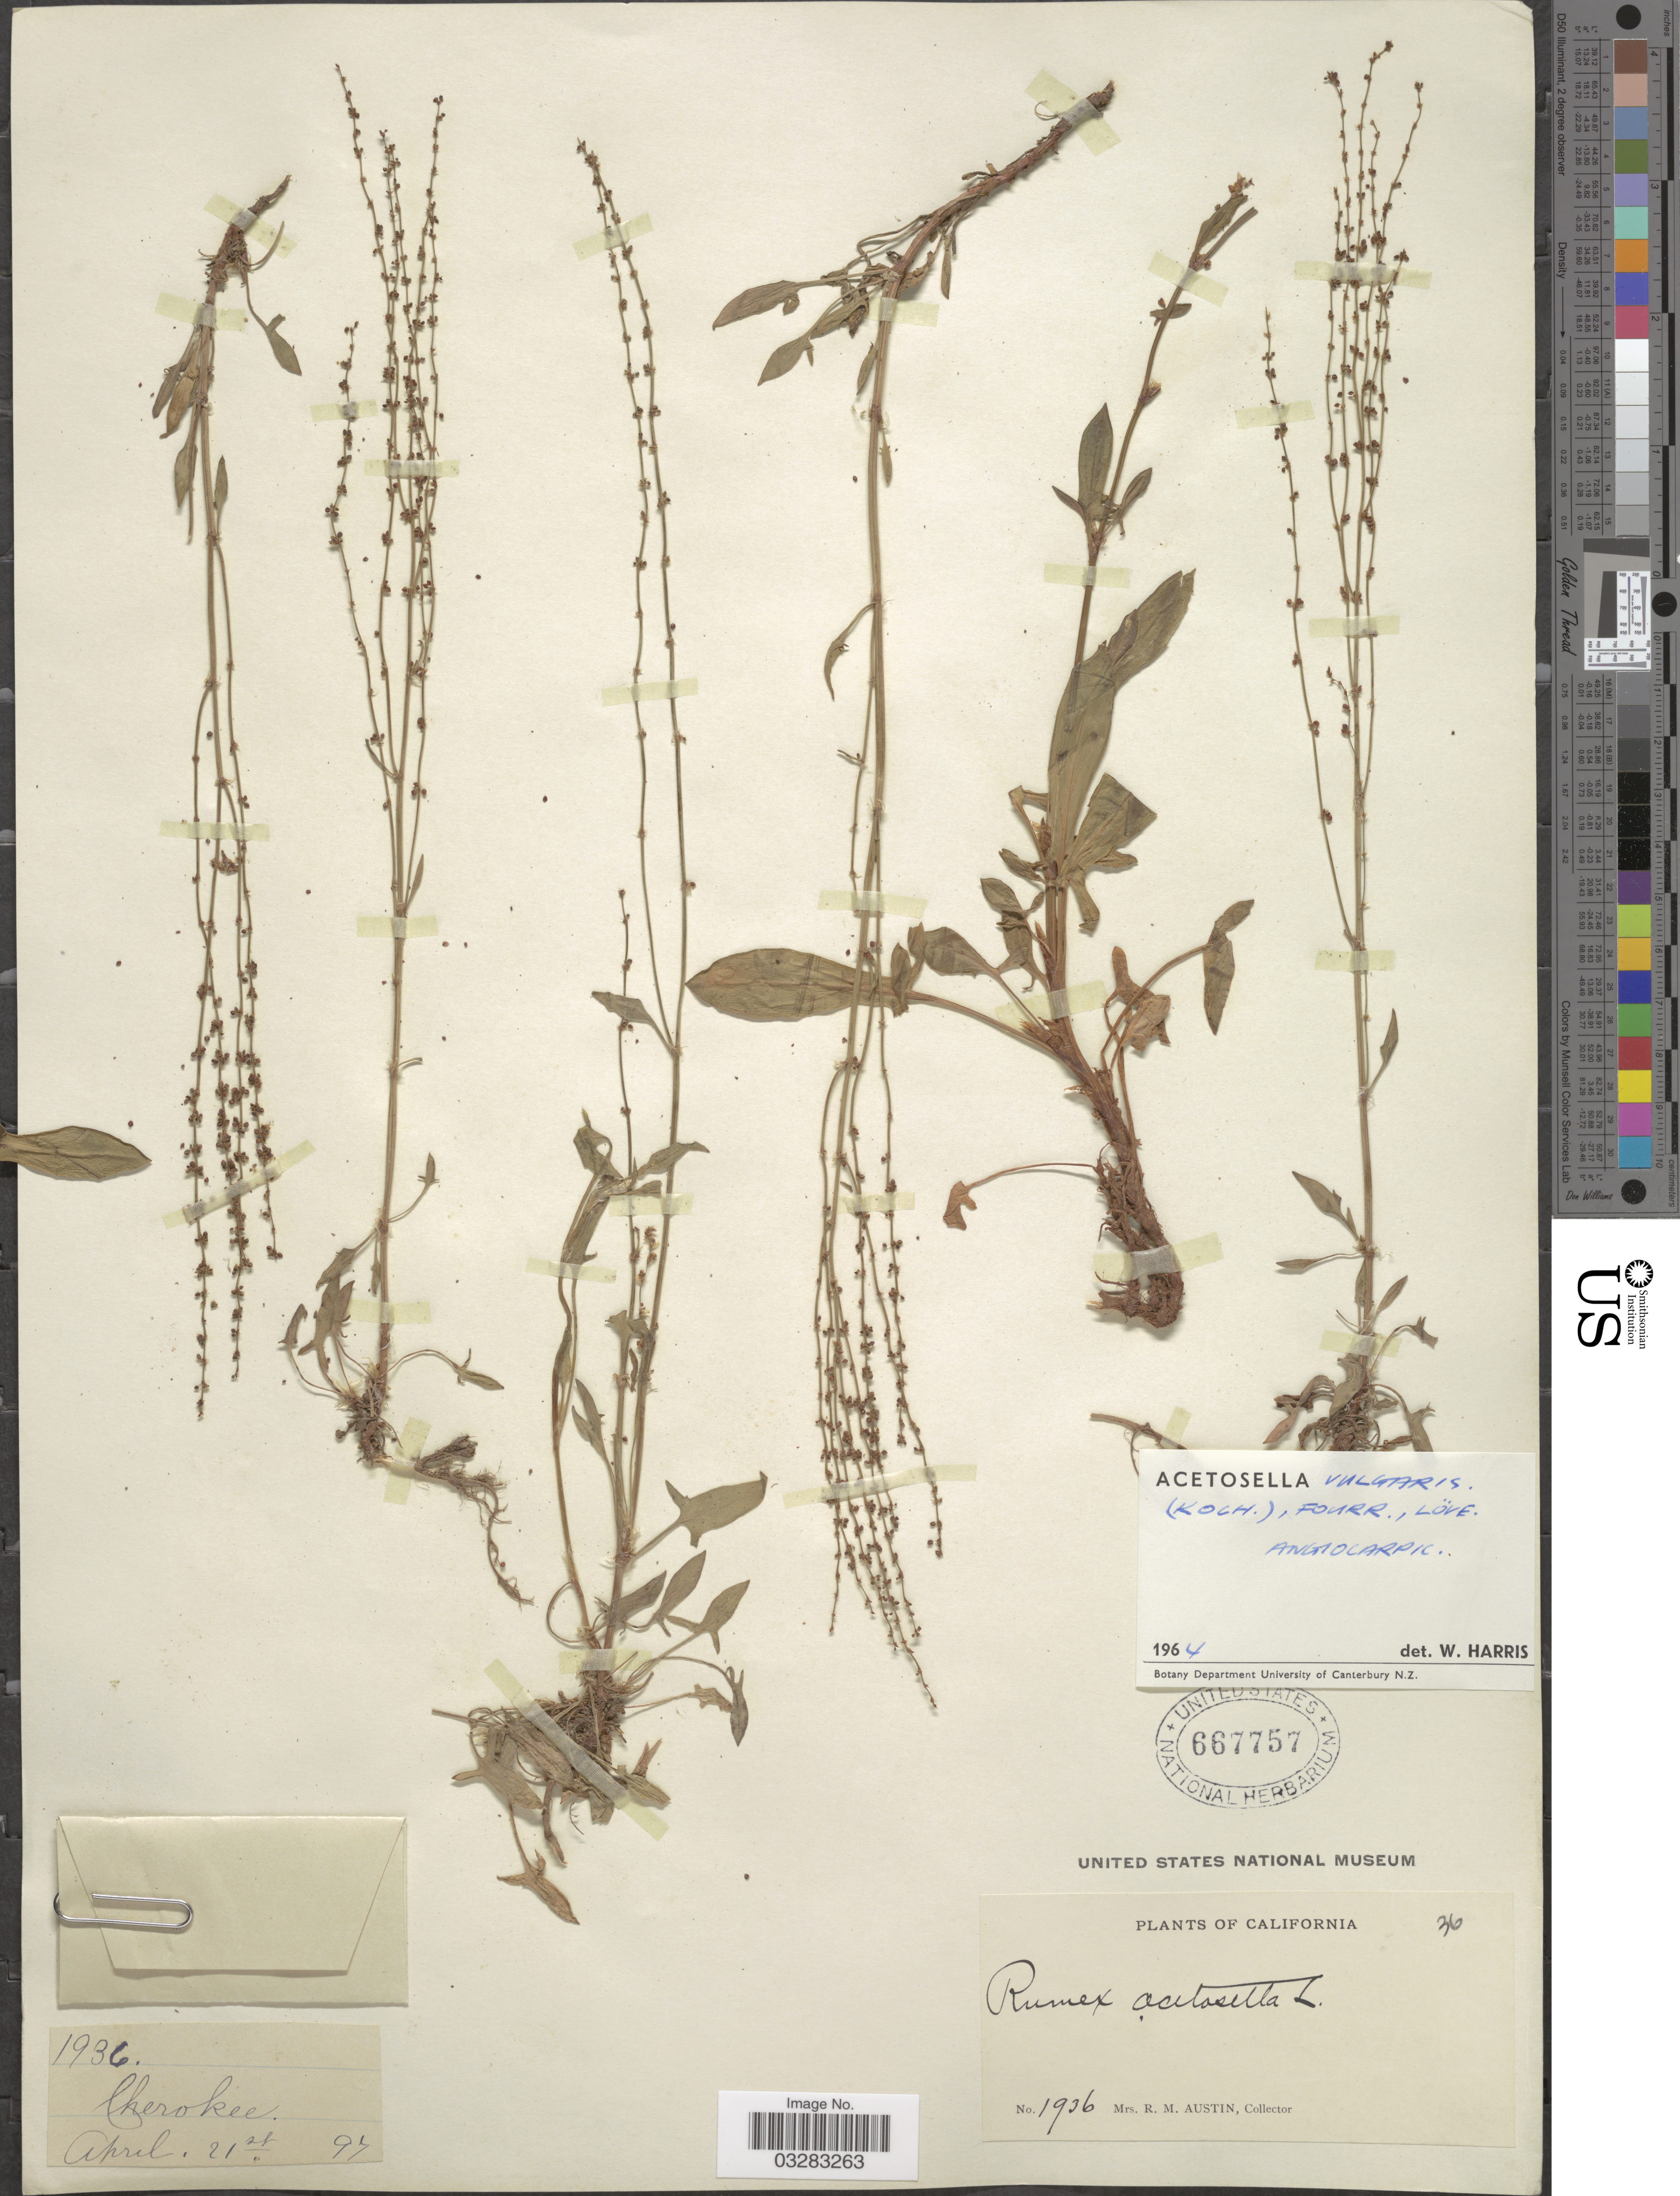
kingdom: Plantae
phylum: Tracheophyta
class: Magnoliopsida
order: Caryophyllales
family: Polygonaceae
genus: Rumex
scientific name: Rumex acetosella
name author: L.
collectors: R. Austin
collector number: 1936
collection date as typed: Transcribed d/m/y: 21/4/97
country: United States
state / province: California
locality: Cherokee.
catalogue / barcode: US 667757